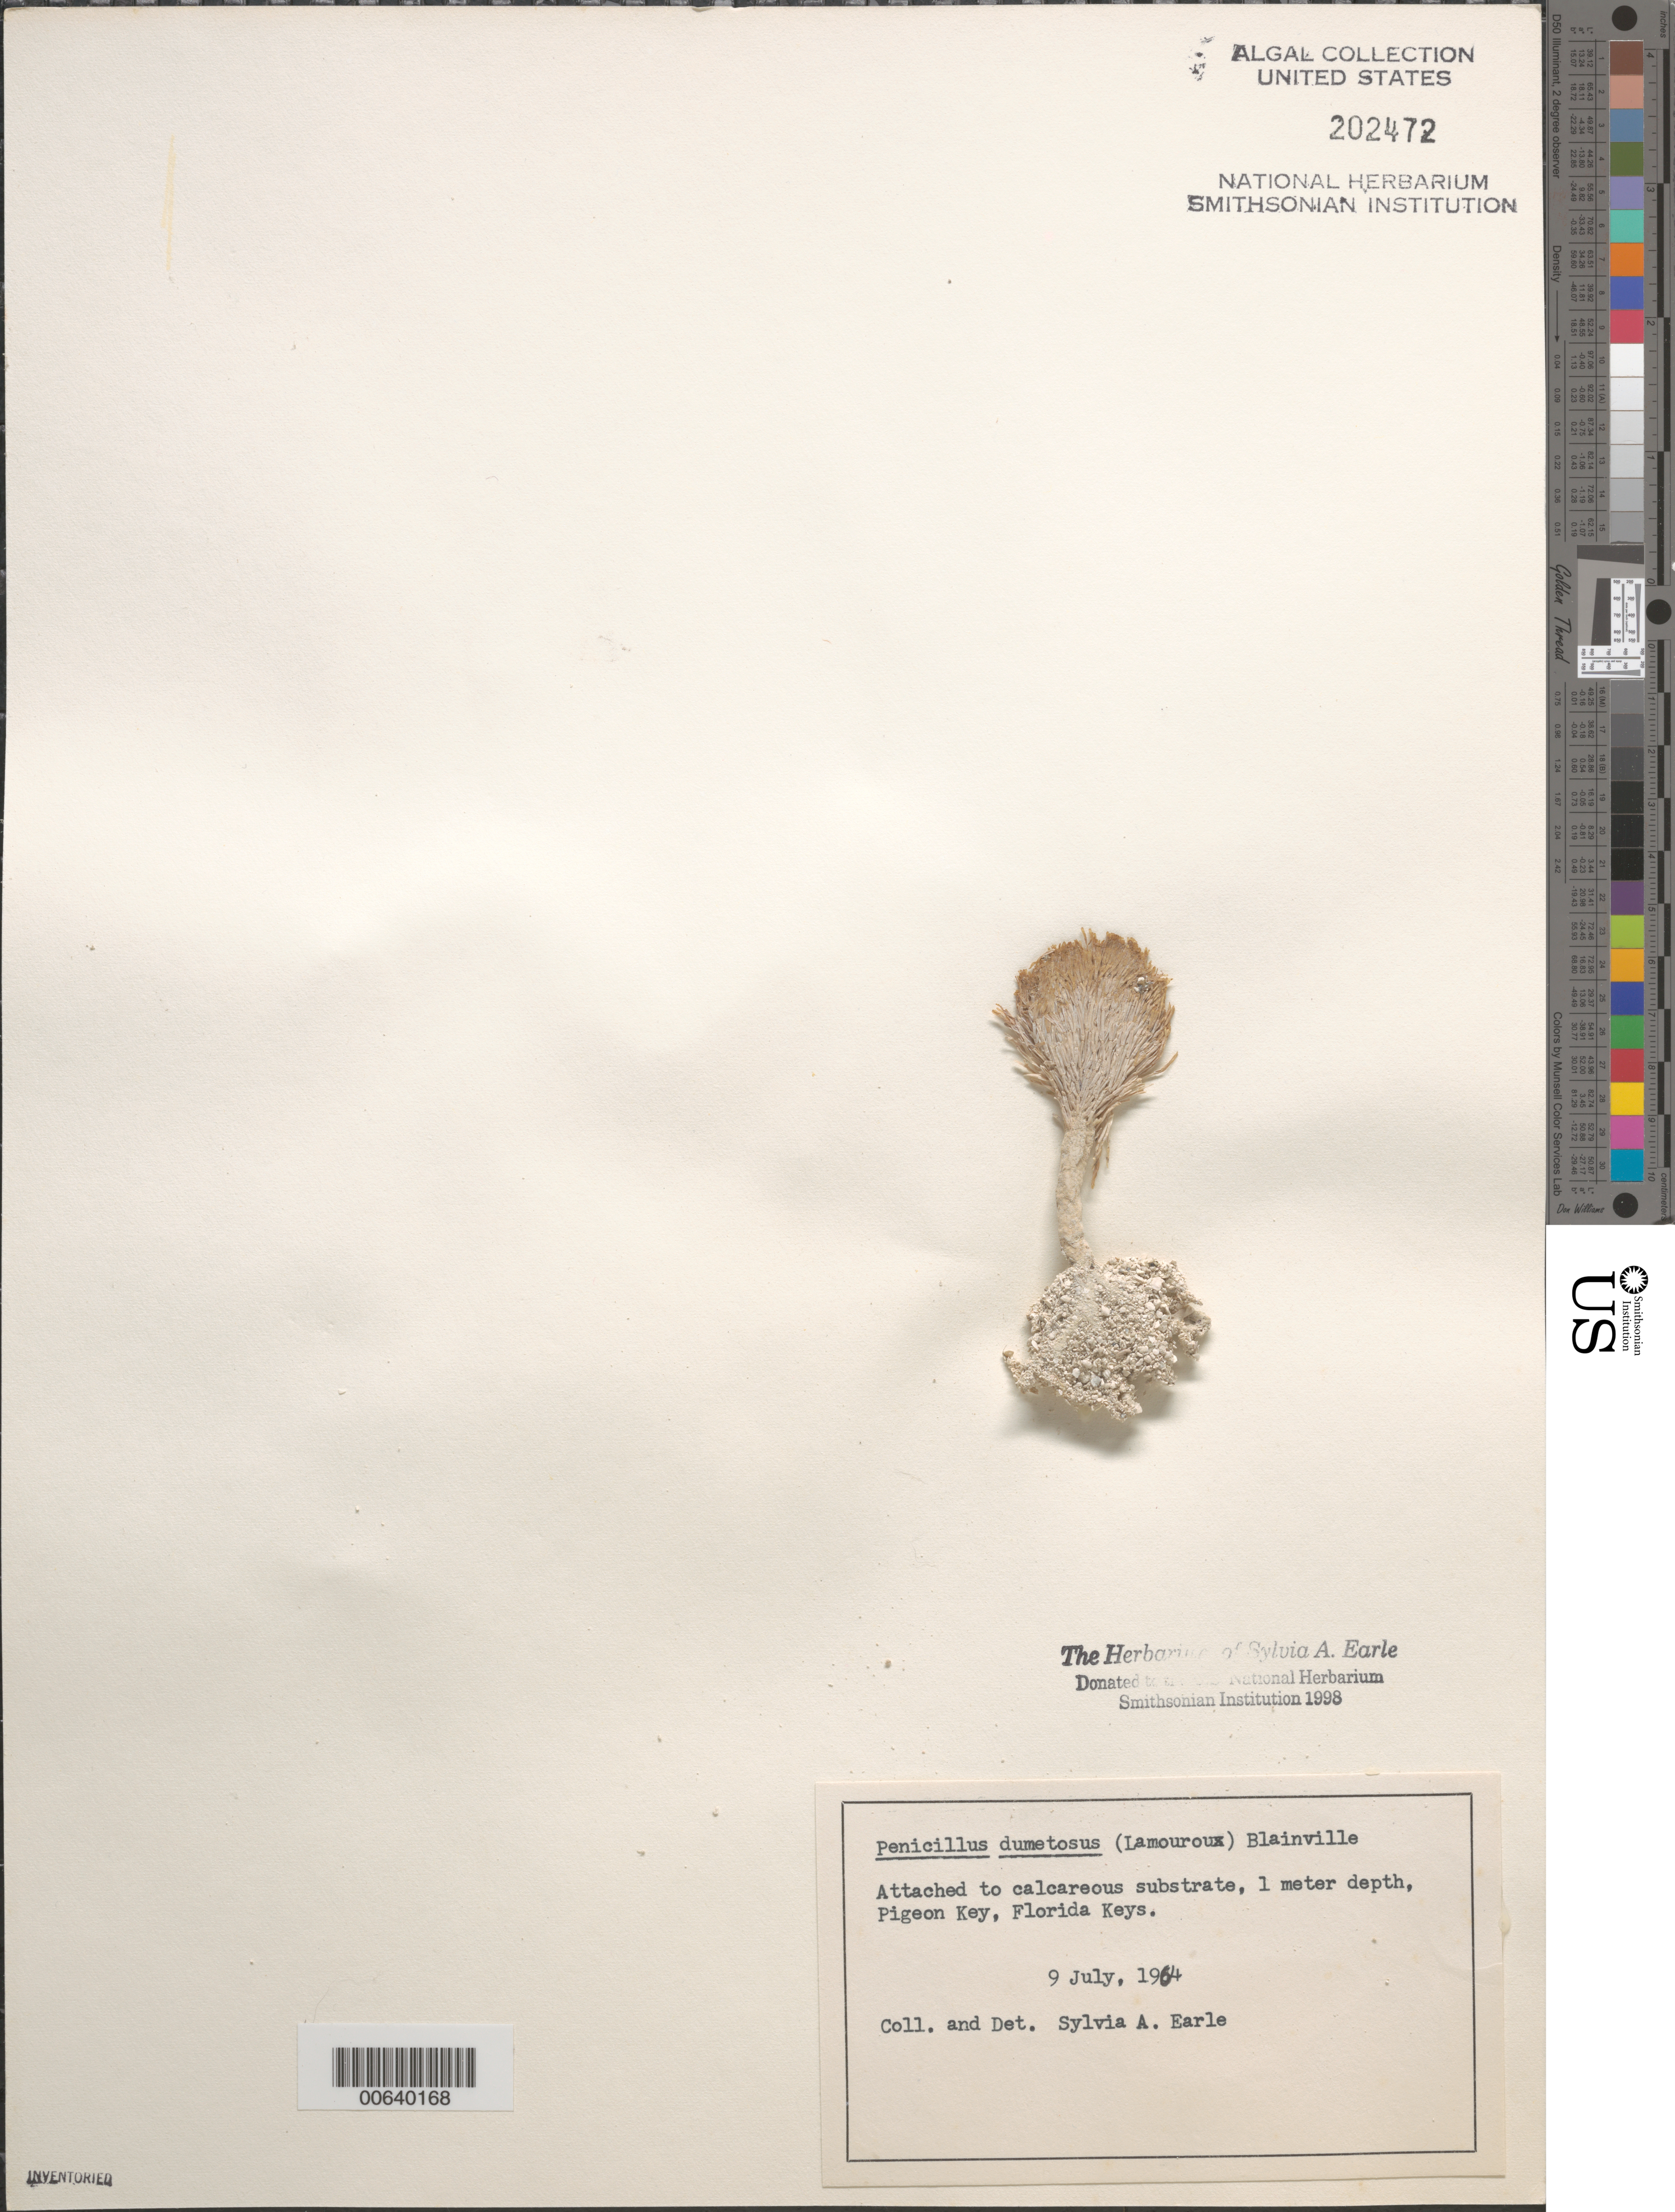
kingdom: Plantae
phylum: Chlorophyta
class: Ulvophyceae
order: Bryopsidales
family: Udoteaceae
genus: Penicillus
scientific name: Penicillus dumetosus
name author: (J.V.Lamouroux) Blainville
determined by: Earle, S. A.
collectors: S. A. Earle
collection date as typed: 09 Jul 1964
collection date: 1964-07-09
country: United States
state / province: Florida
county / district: Monroe County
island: Pigeon Key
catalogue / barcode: US 202472